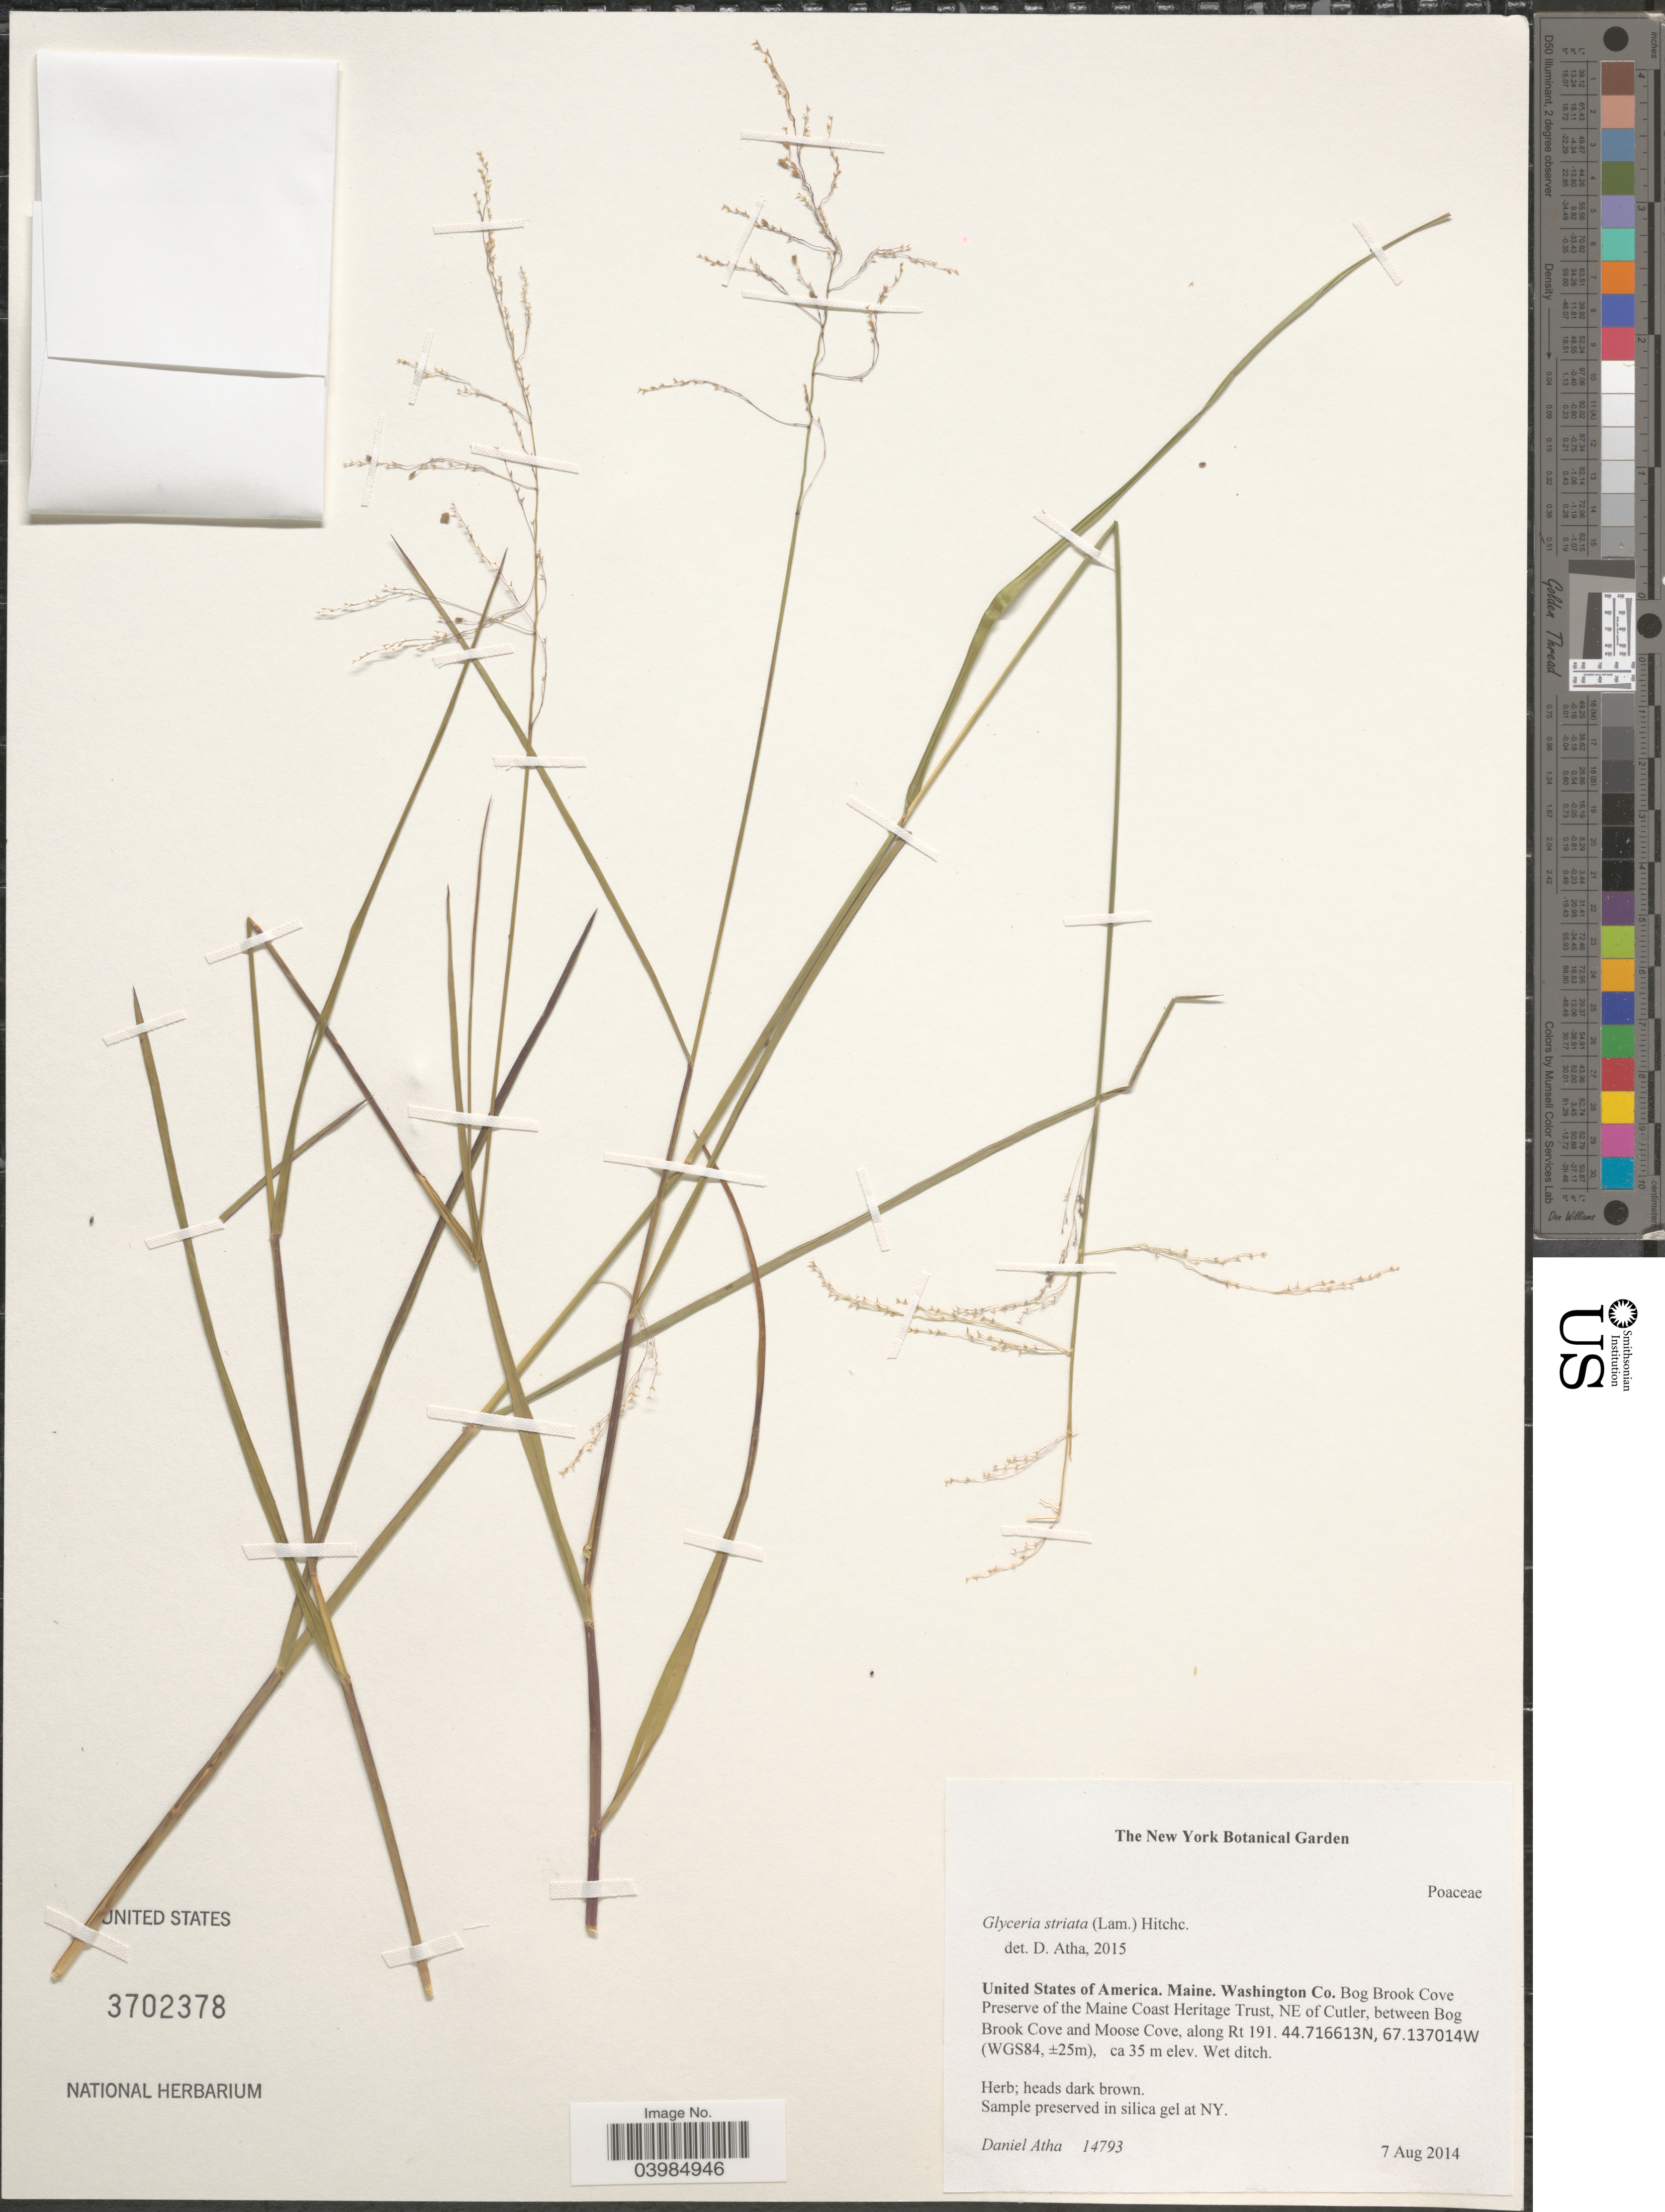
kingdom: Plantae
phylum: Tracheophyta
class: Liliopsida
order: Poales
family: Poaceae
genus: Glyceria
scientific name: Glyceria striata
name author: (Lam.) Hitchc.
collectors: D. Atha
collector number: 14793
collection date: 2014-08-07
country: United States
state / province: Maine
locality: Washington Co. Bog Brook Cove. Preserve of the Maine Coast Heritage Trust, NE of Cutler, between Bog Brook Cove and Moose Cove, along Rt 191.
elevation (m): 35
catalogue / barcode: US 3702378